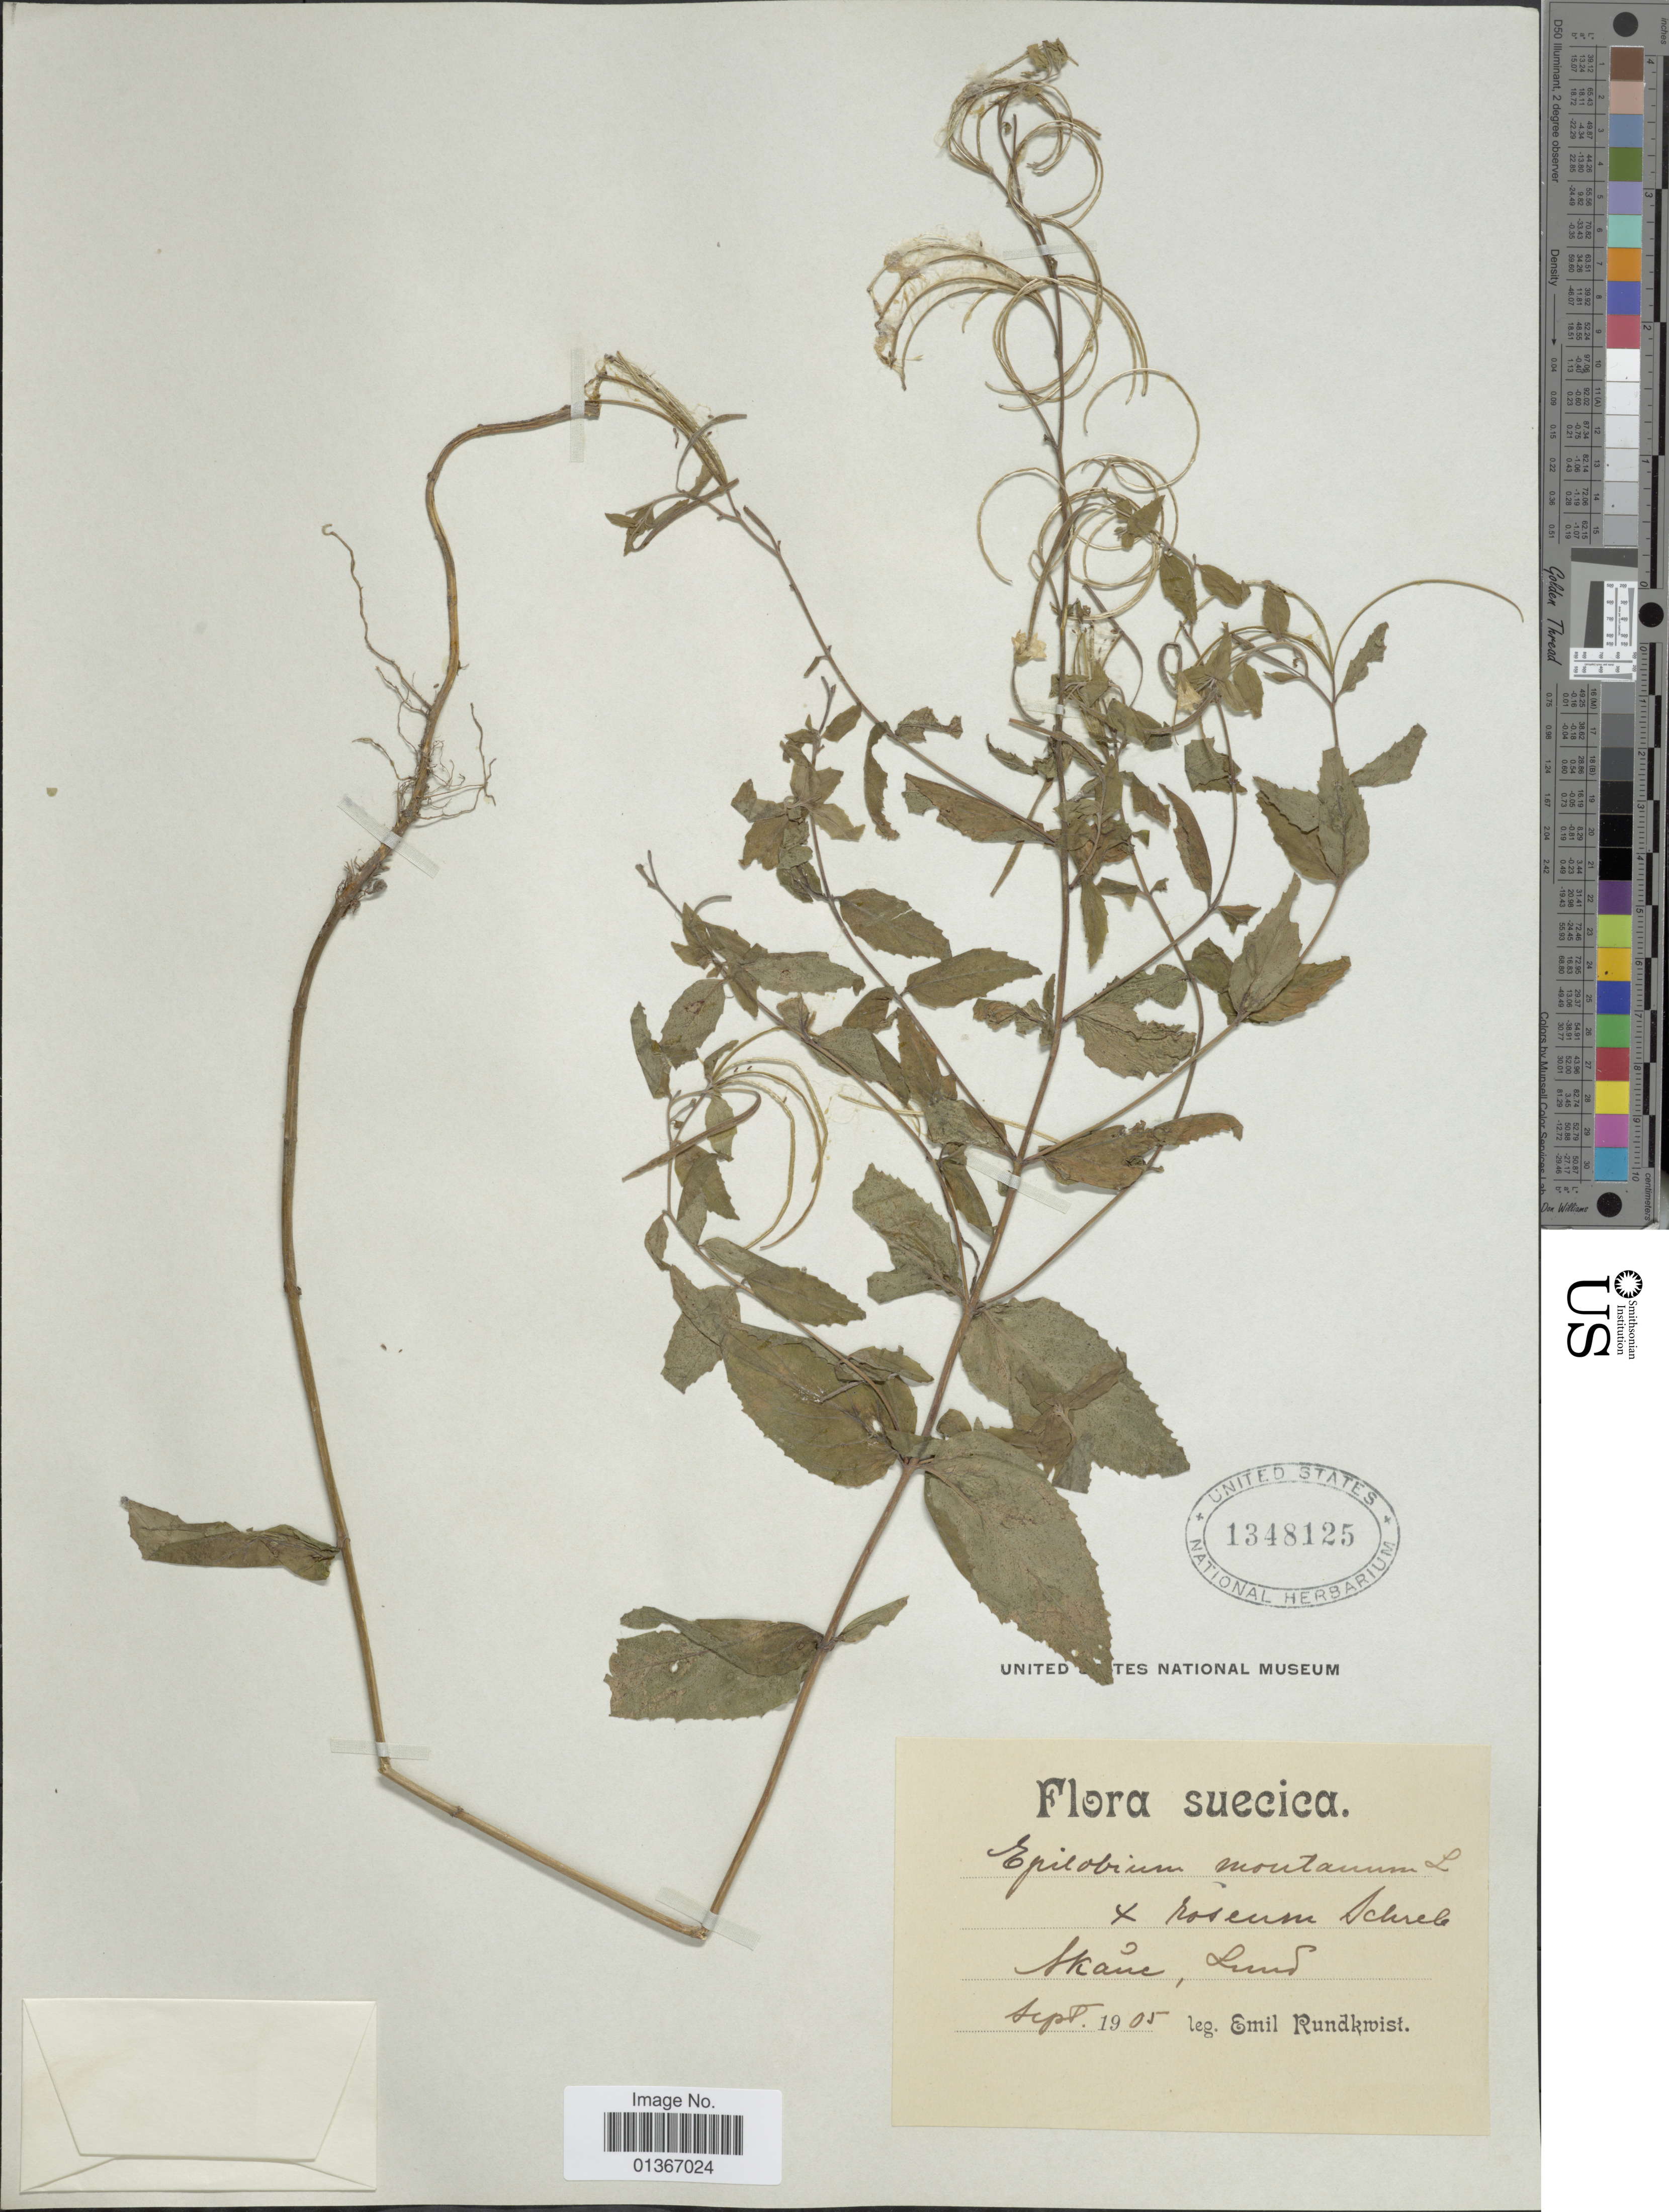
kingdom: Plantae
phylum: Tracheophyta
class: Magnoliopsida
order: Myrtales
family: Onagraceae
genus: Epilobium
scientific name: Epilobium montanum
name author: L.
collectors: E. Rundkwist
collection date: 1905-09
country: Sweden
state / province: Skåne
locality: Suecica. Lund.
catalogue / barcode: US 1348125